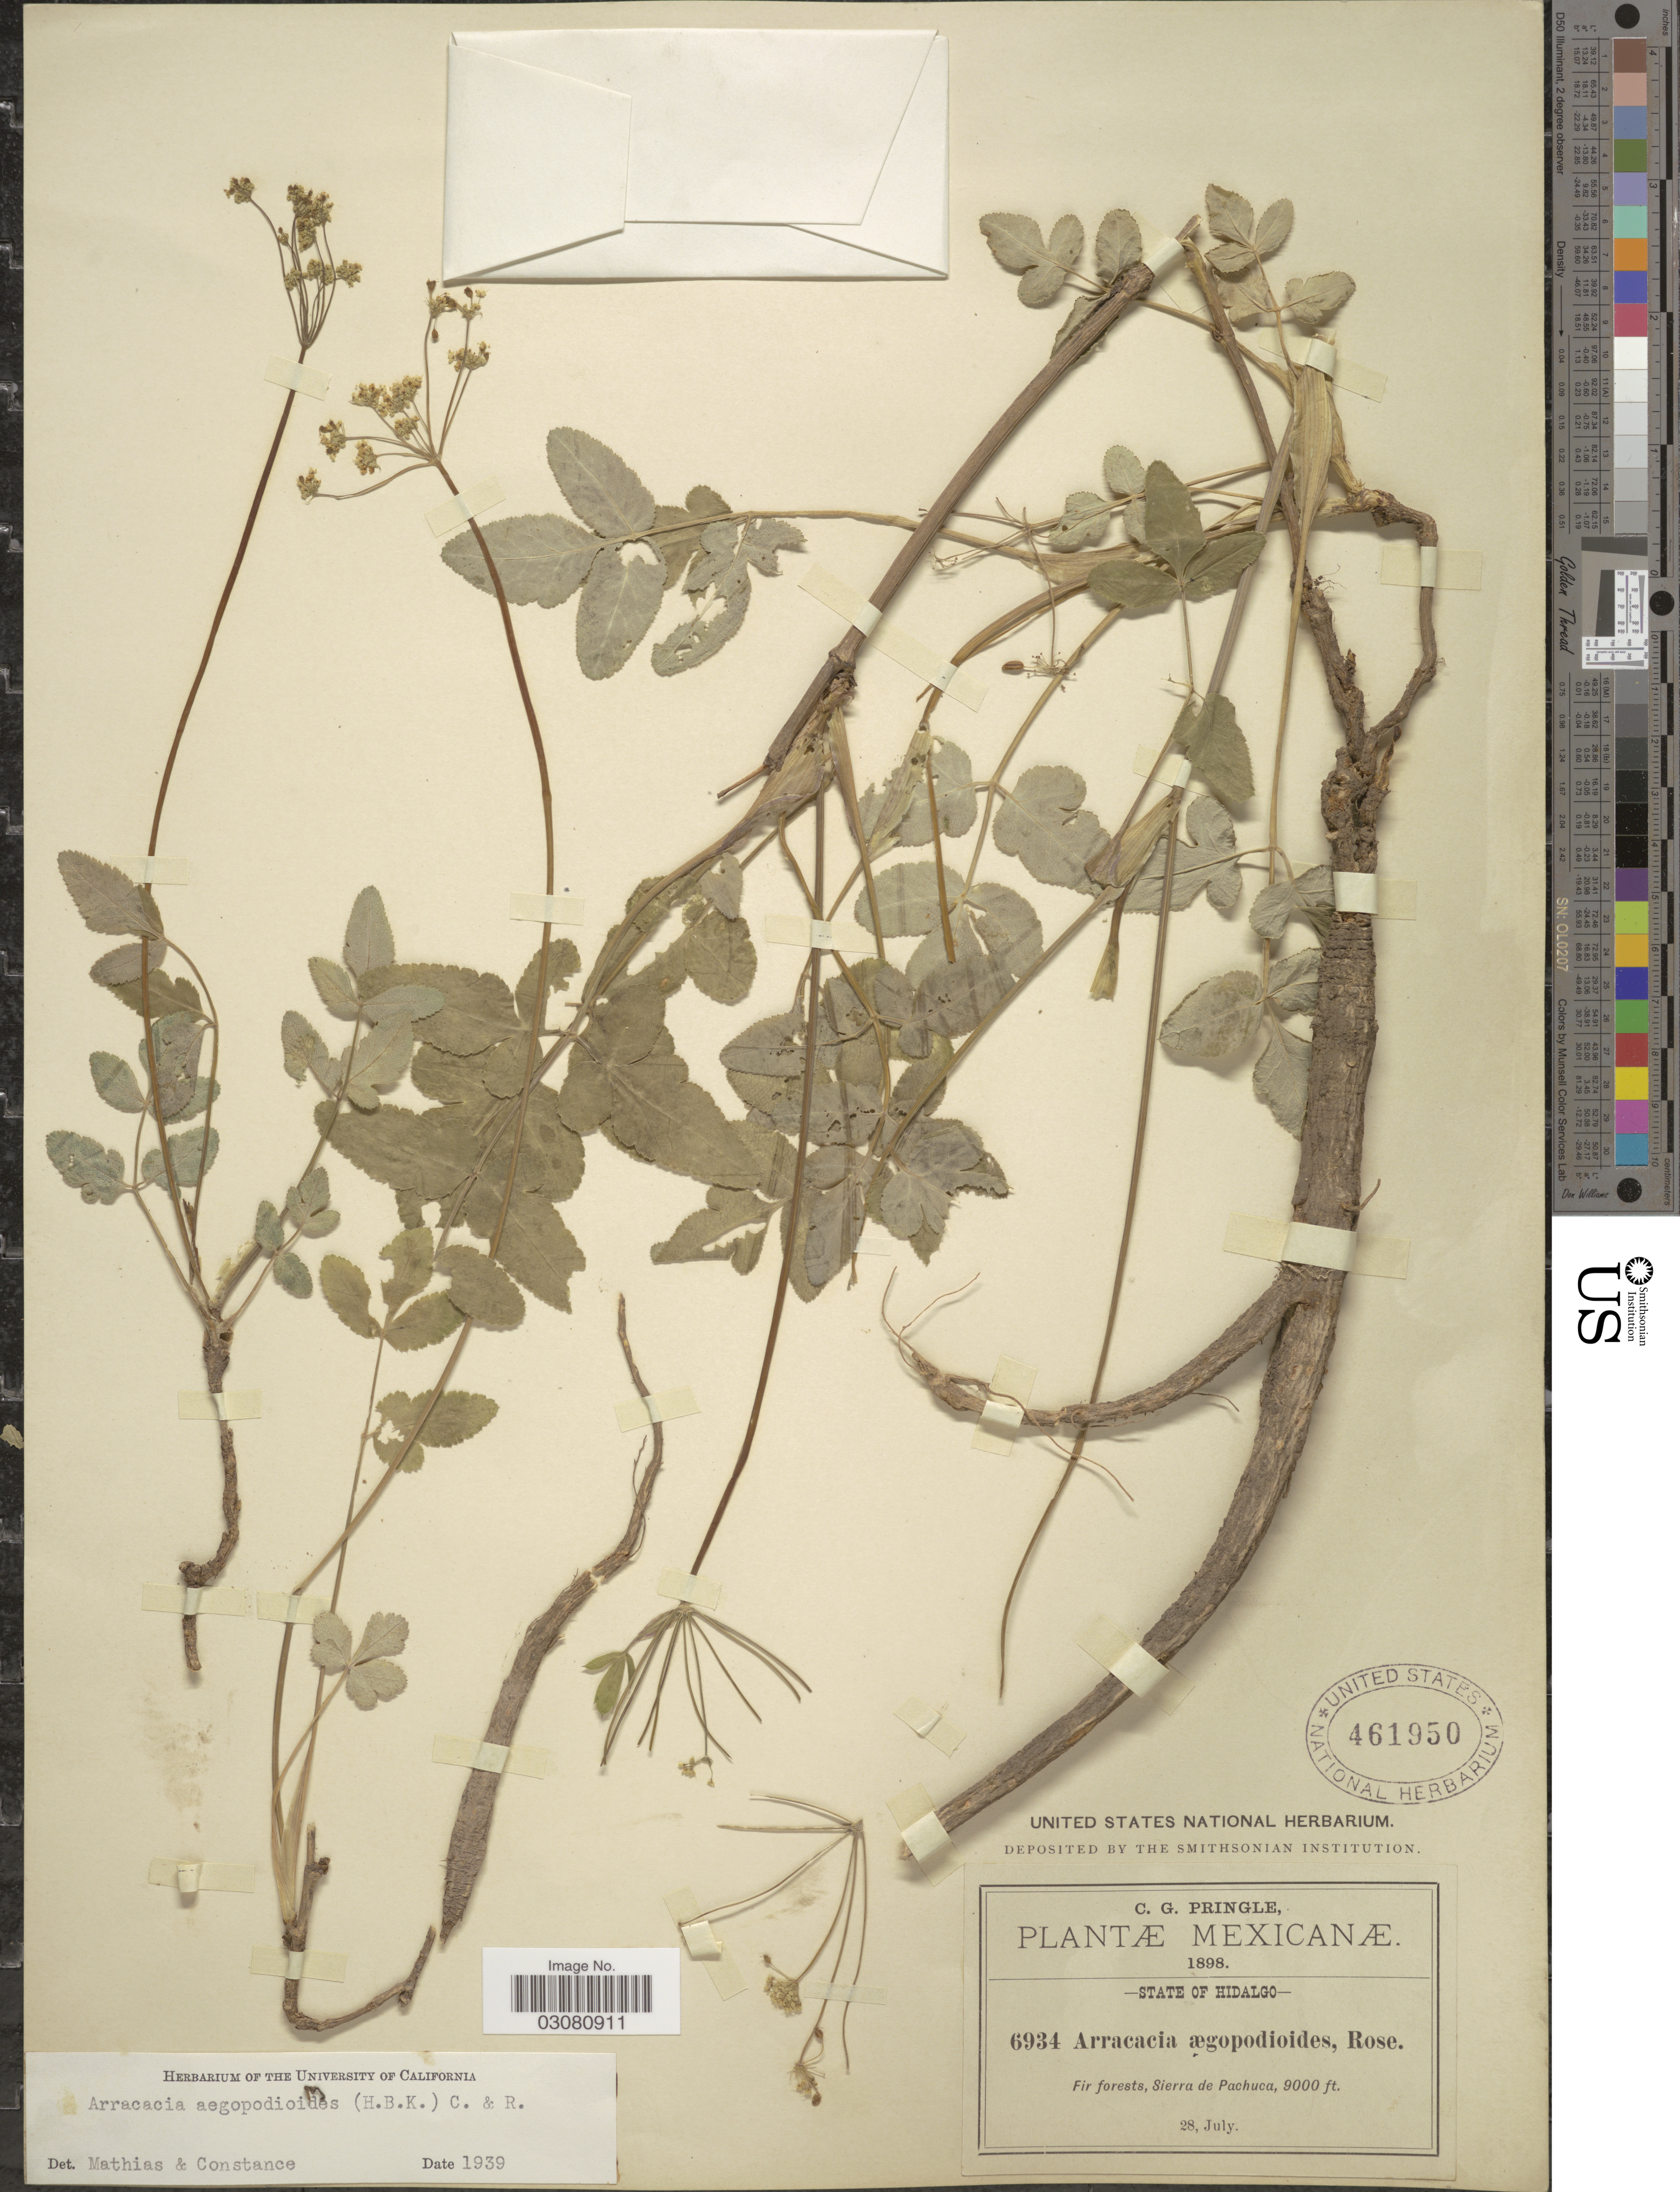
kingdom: Plantae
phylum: Tracheophyta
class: Magnoliopsida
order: Apiales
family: Apiaceae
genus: Arracacia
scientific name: Arracacia aegopodioides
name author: (Kunth) J.M. Coult. & Rose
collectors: C. G. Pringle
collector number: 6934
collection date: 1898-07-28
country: Mexico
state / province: Hidalgo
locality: Fir forests, Sierra de Pachuca.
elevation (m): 2743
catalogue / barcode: US 461950